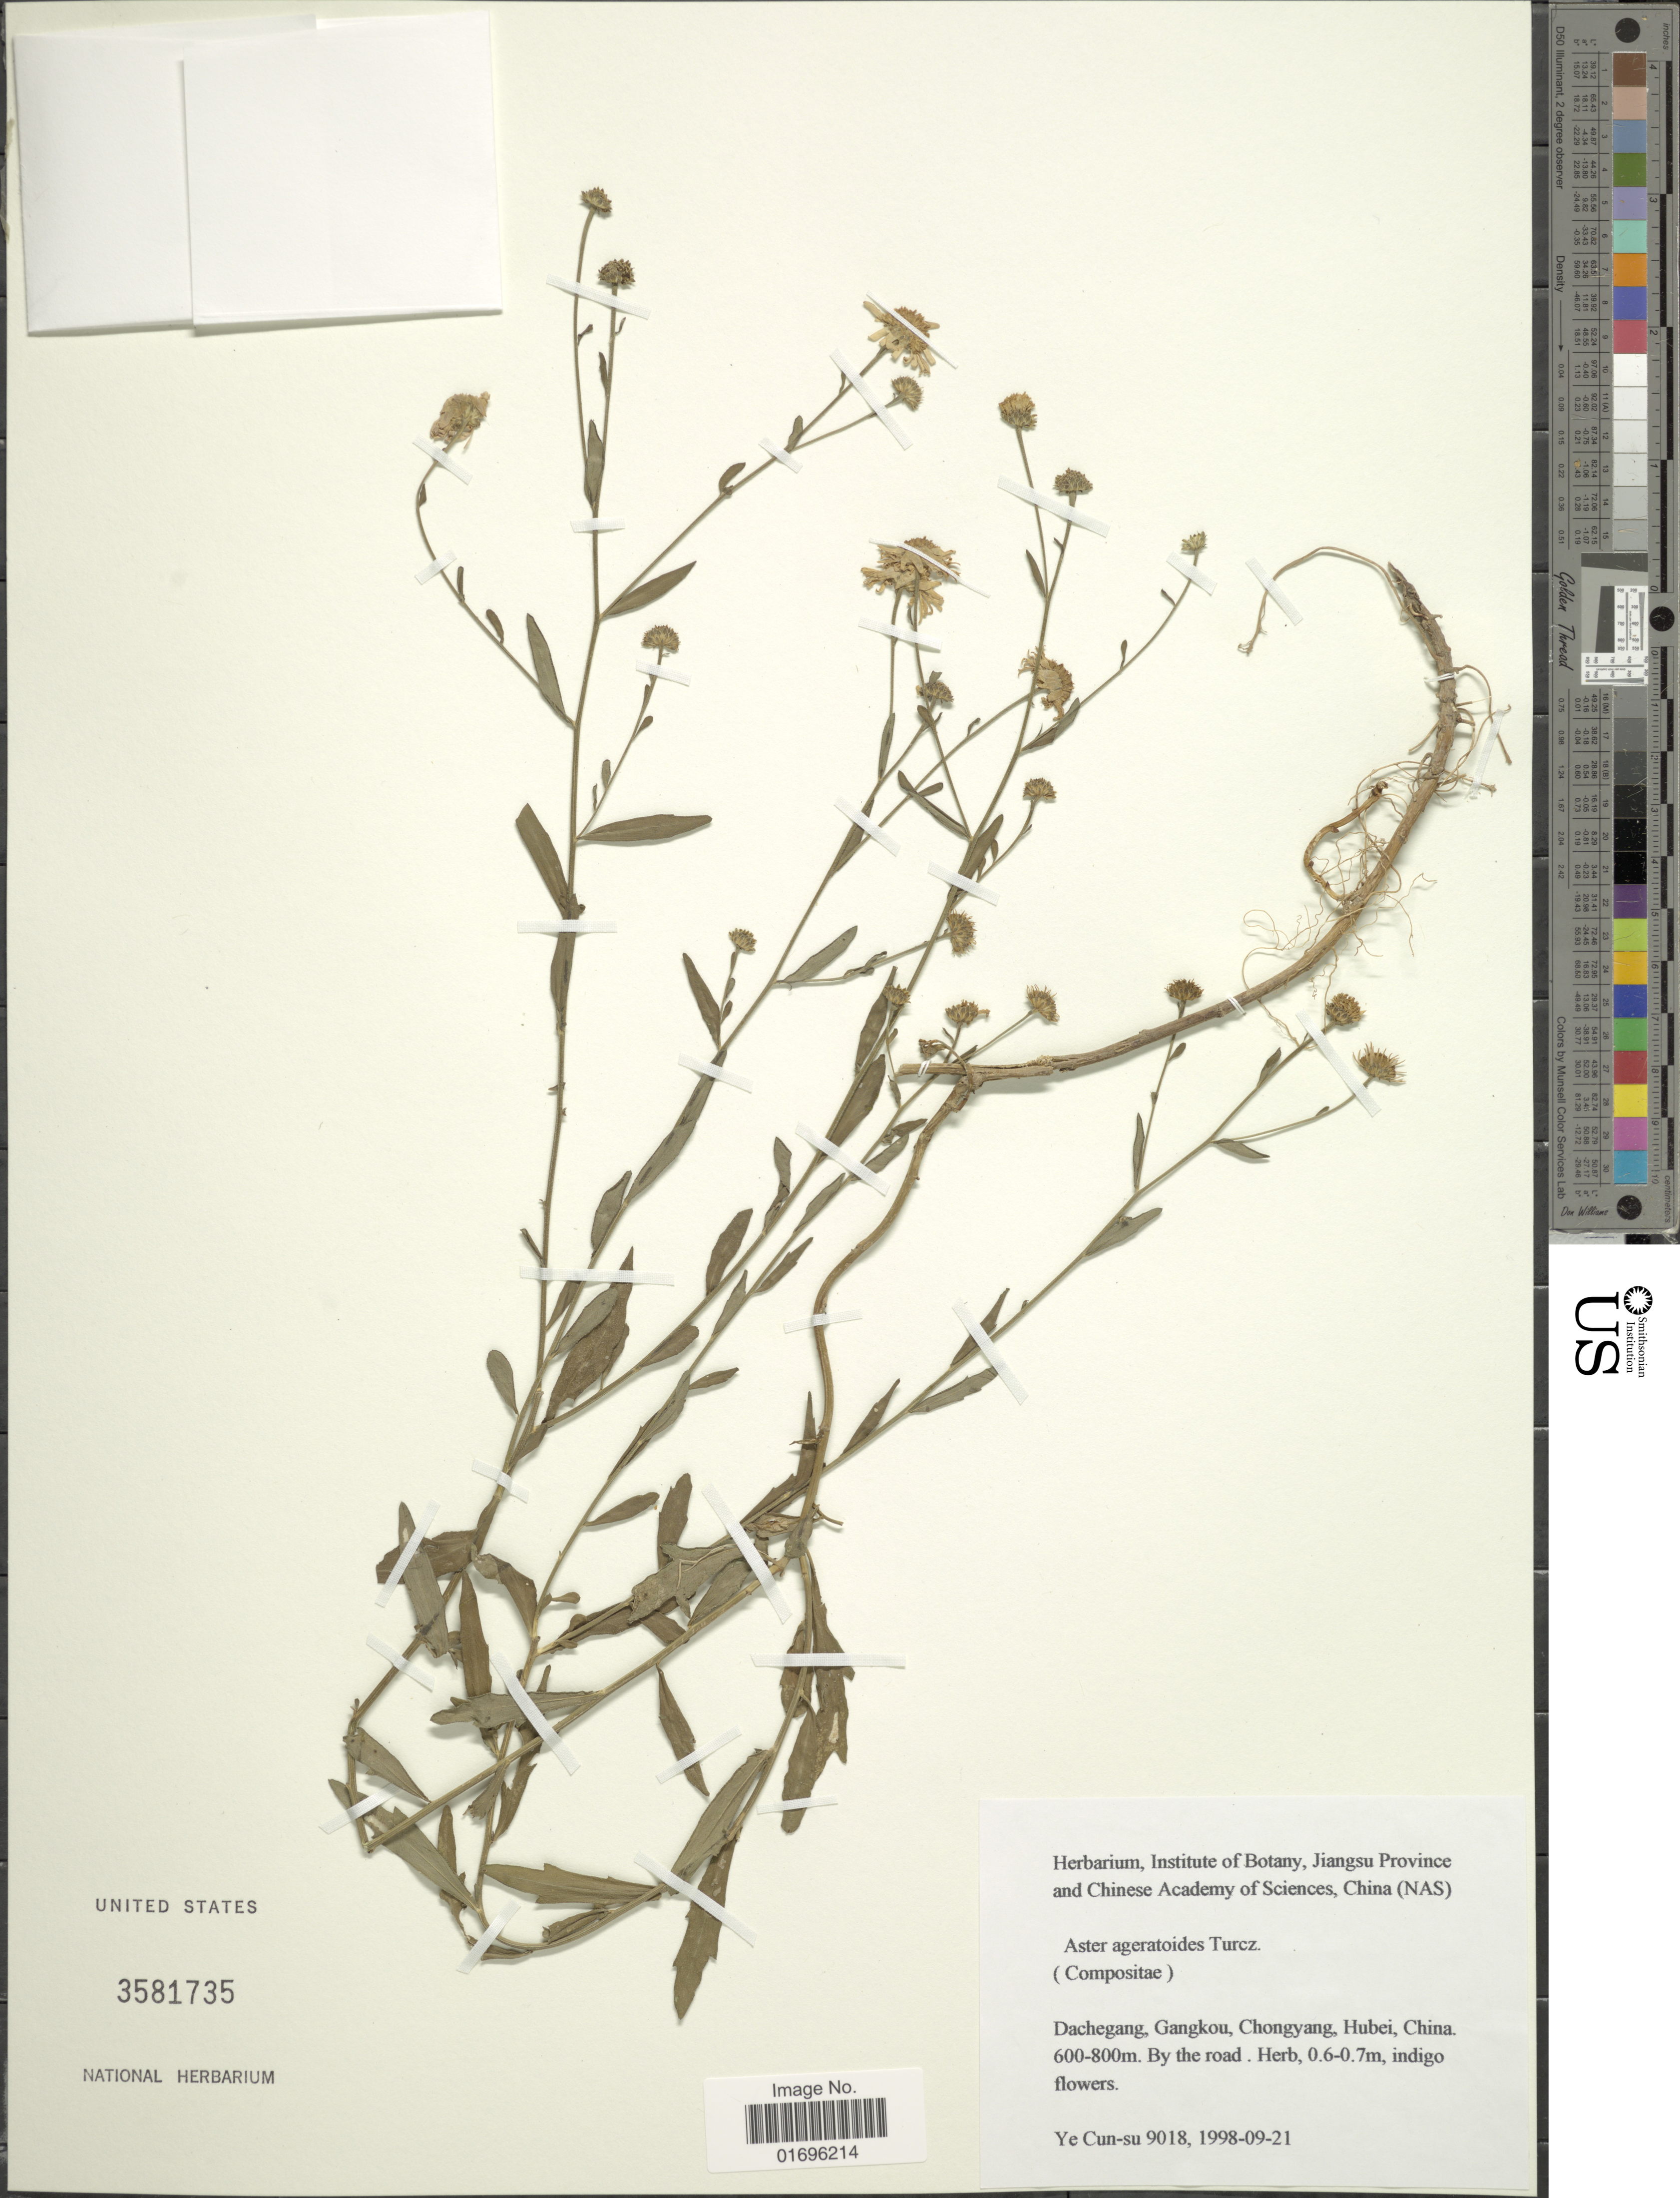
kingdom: Plantae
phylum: Tracheophyta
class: Magnoliopsida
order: Asterales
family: Asteraceae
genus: Aster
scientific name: Aster ageratoides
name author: Turcz.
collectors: Ye Cun-su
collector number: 9018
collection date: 1998-09-21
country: China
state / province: Hubei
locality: Dachegang, Gangkou, Chongyang, Hubei, China.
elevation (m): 600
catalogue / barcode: US 3581735